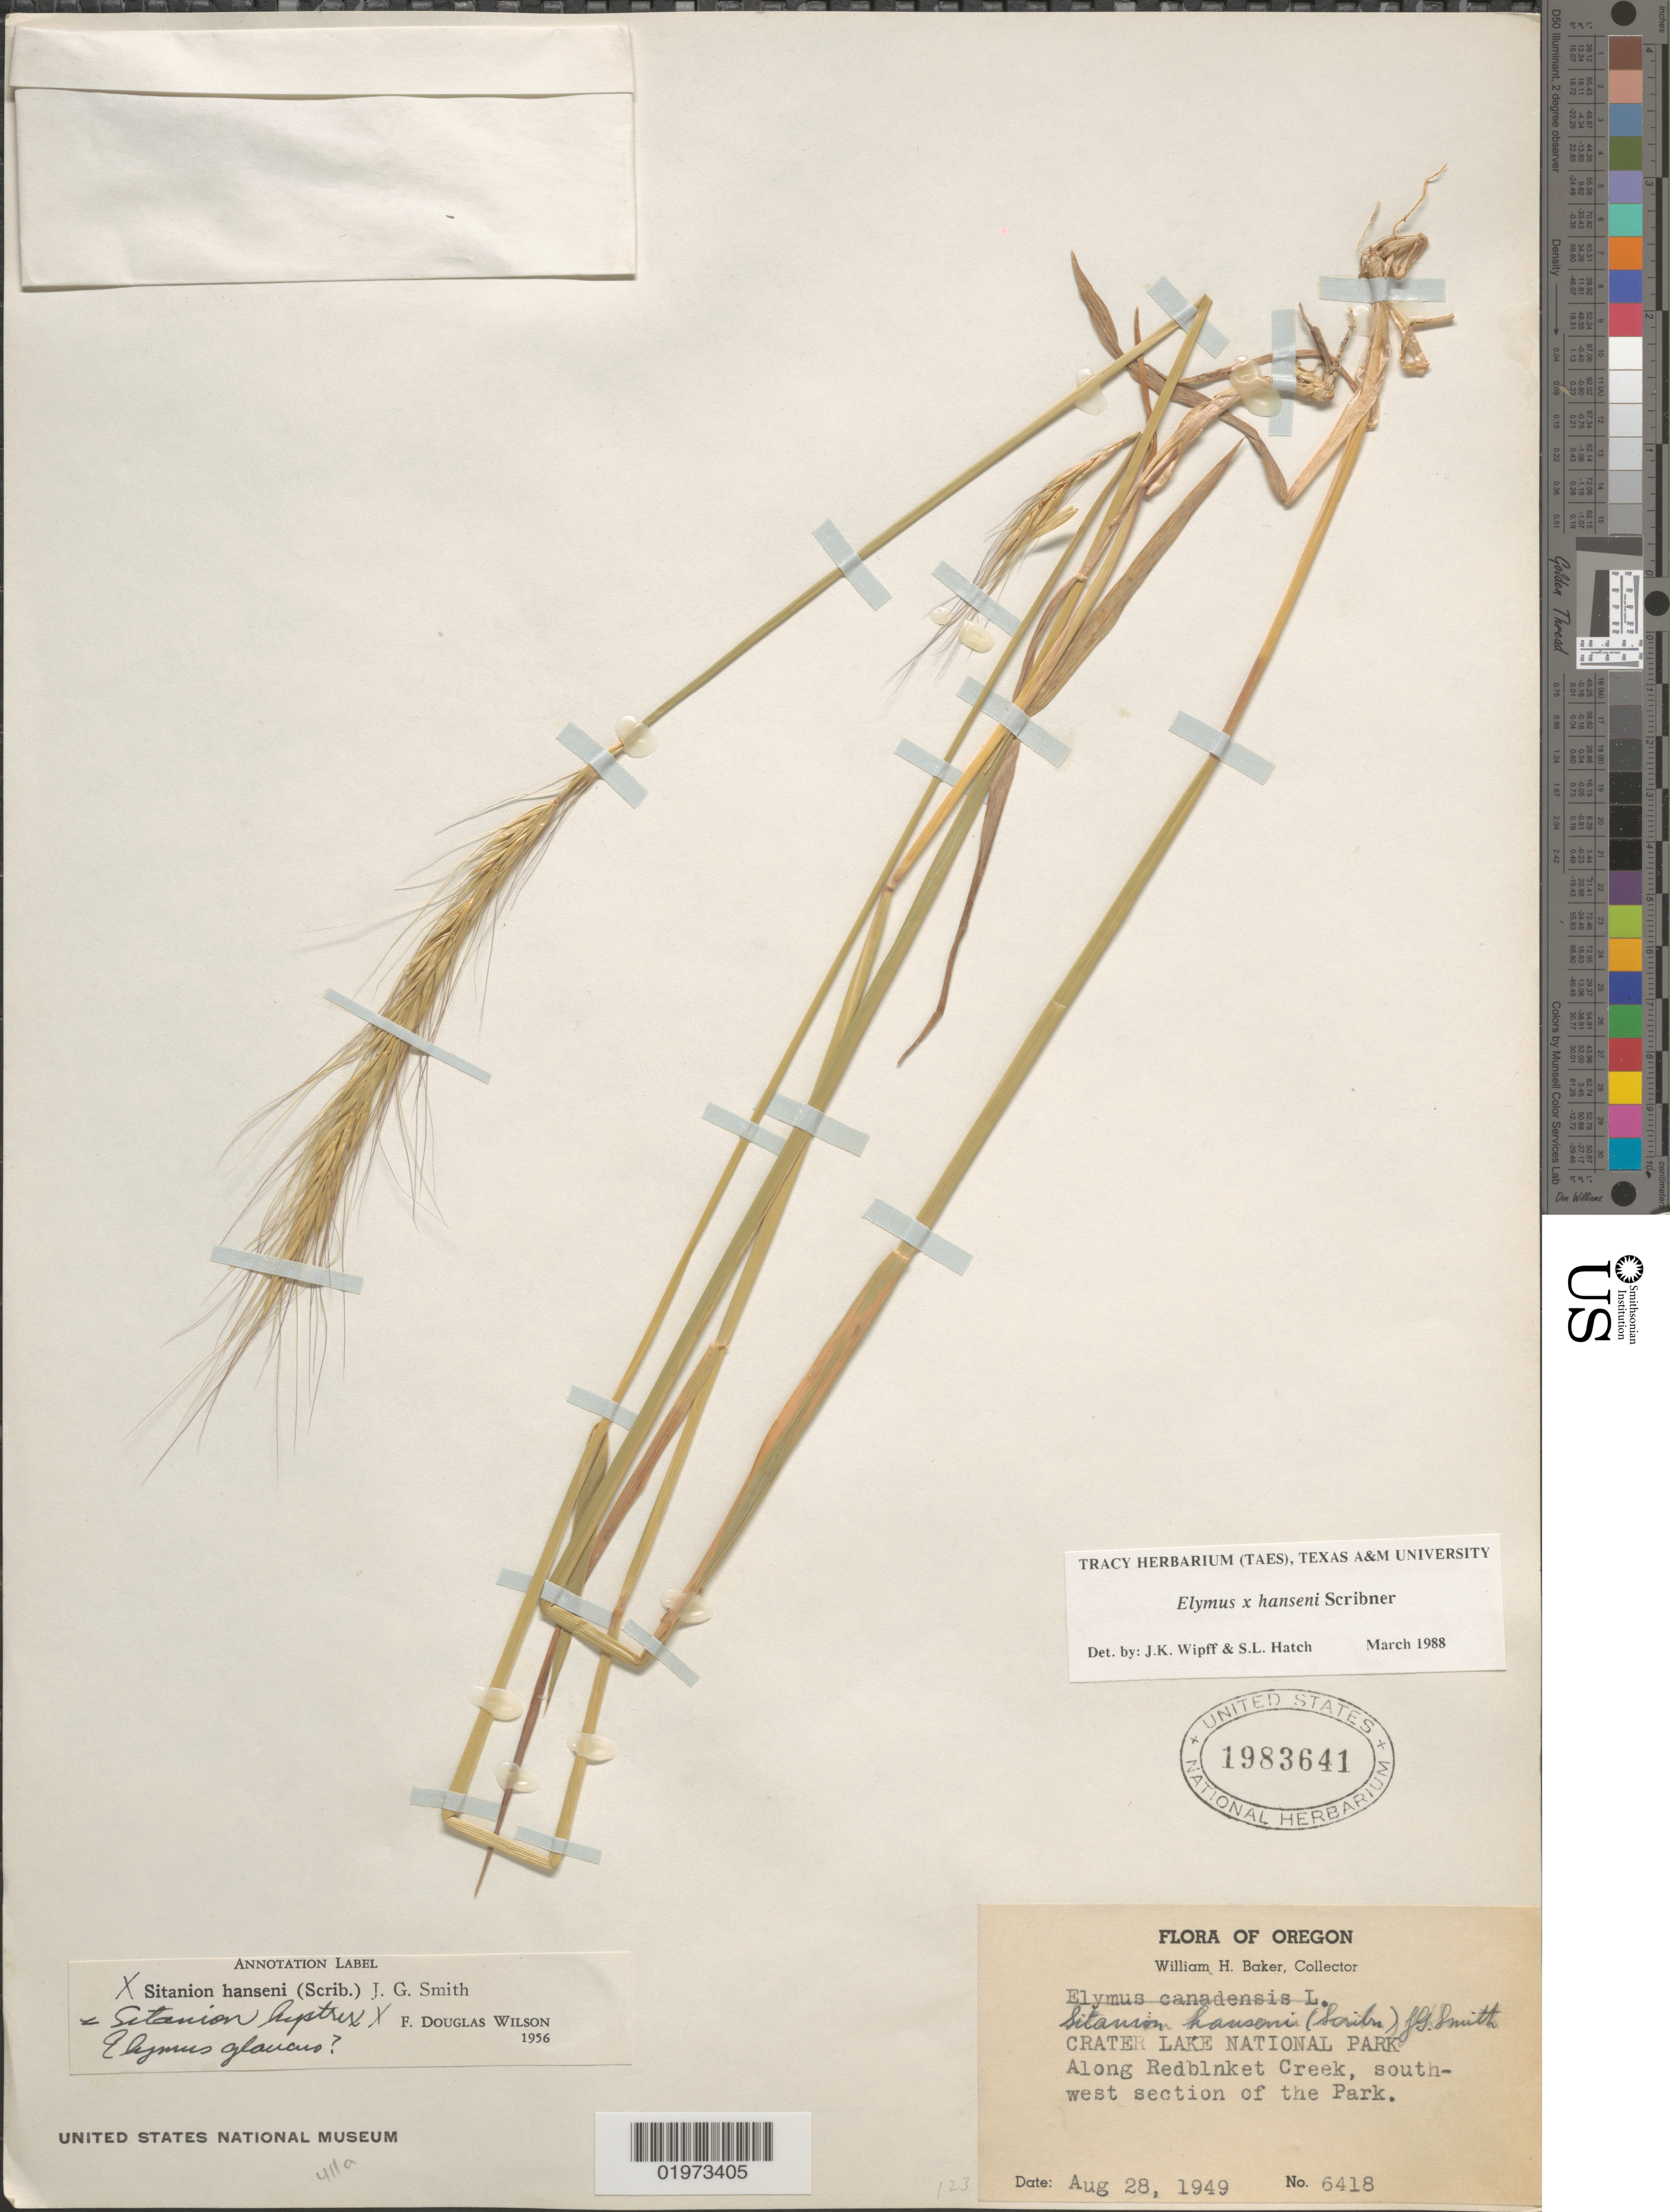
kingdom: Plantae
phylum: Tracheophyta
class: Liliopsida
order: Poales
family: Poaceae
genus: Elymus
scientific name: Elymus x hansenii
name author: Scribn.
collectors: W. H. Baker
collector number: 6418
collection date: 1949-08-28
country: United States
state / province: Oregon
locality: Crater Lake National Park. Along Redblnket Creek, southwest section of the Park.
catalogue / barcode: US 1983641